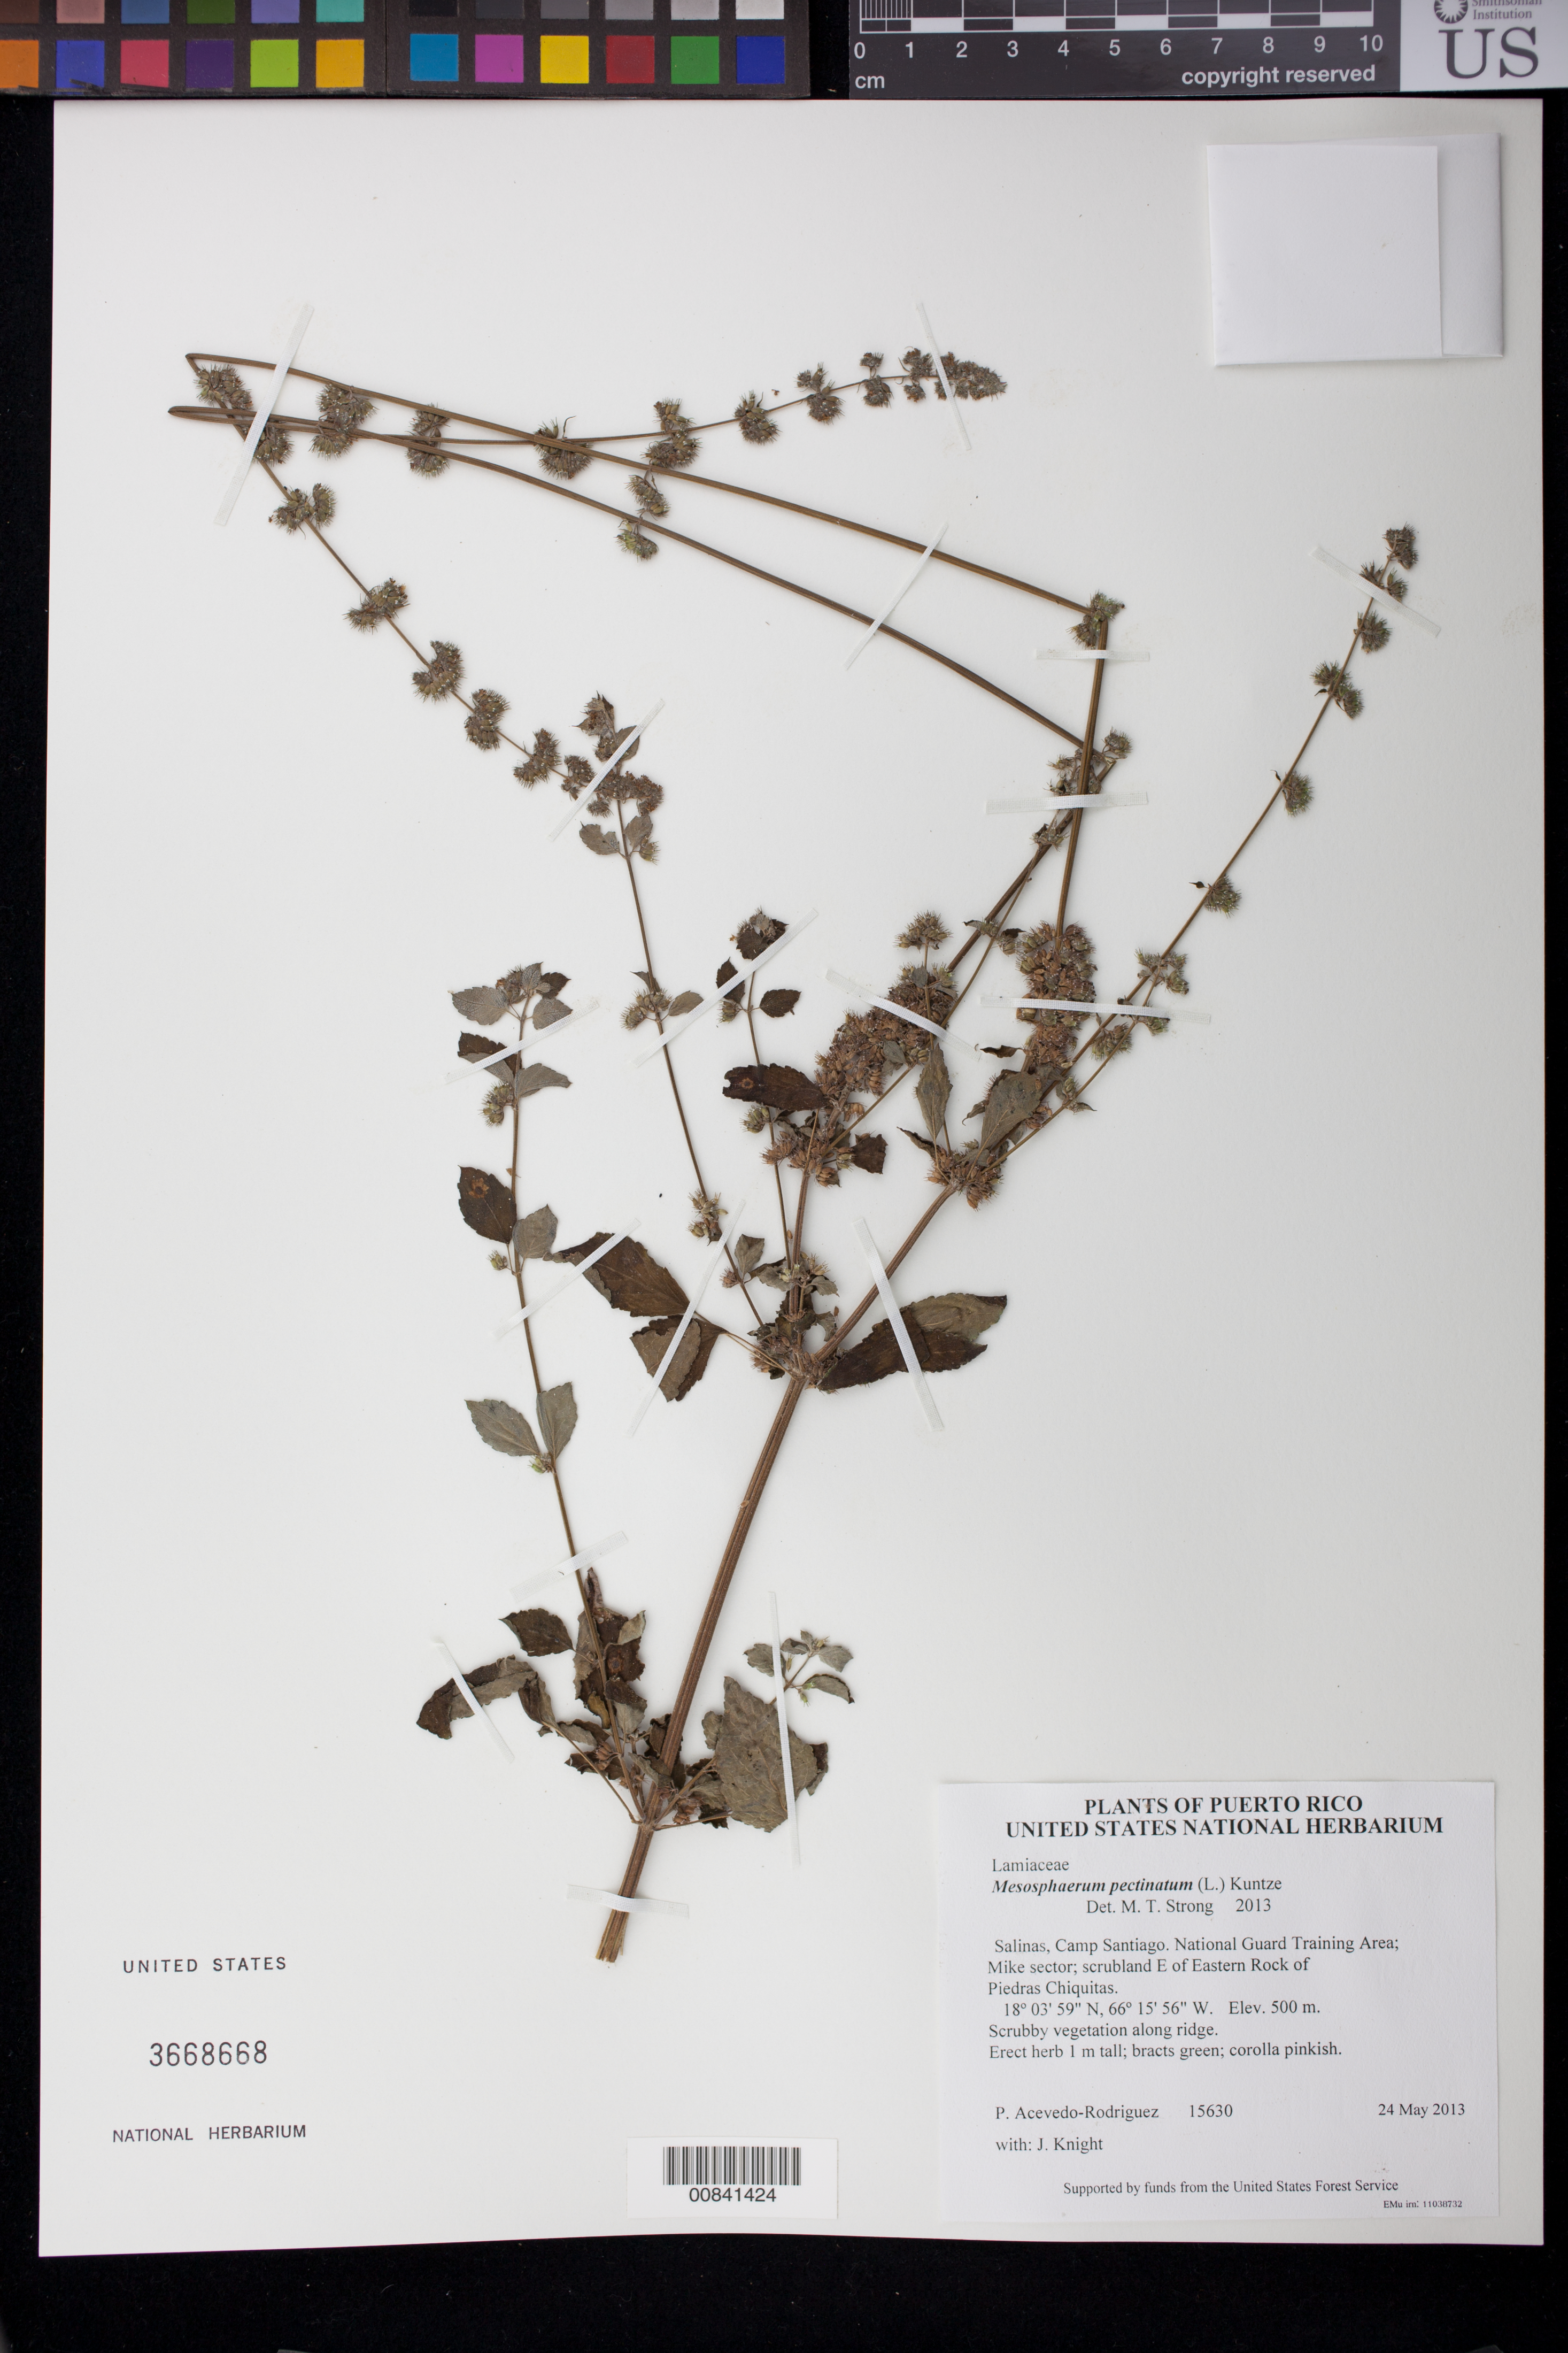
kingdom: Plantae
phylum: Tracheophyta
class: Magnoliopsida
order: Lamiales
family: Lamiaceae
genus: Mesosphaerum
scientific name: Mesosphaerum pectinatum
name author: (L.) Kuntze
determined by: Strong, M. T., (US), Smithsonian Institution - National Museum of Natural History (UNITED STATES)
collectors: P. Acevedo-Rodr. & J. Knight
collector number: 15630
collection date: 2013-05-24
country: Puerto Rico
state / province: Salinas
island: Puerto Rico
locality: Camp Santiago. National Guard Training Area; Mike sector; scrubland E of Eastern Rock of Piedras Chiquitas.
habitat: Scrubby vegetation along ridge.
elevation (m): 500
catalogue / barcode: US 3668668